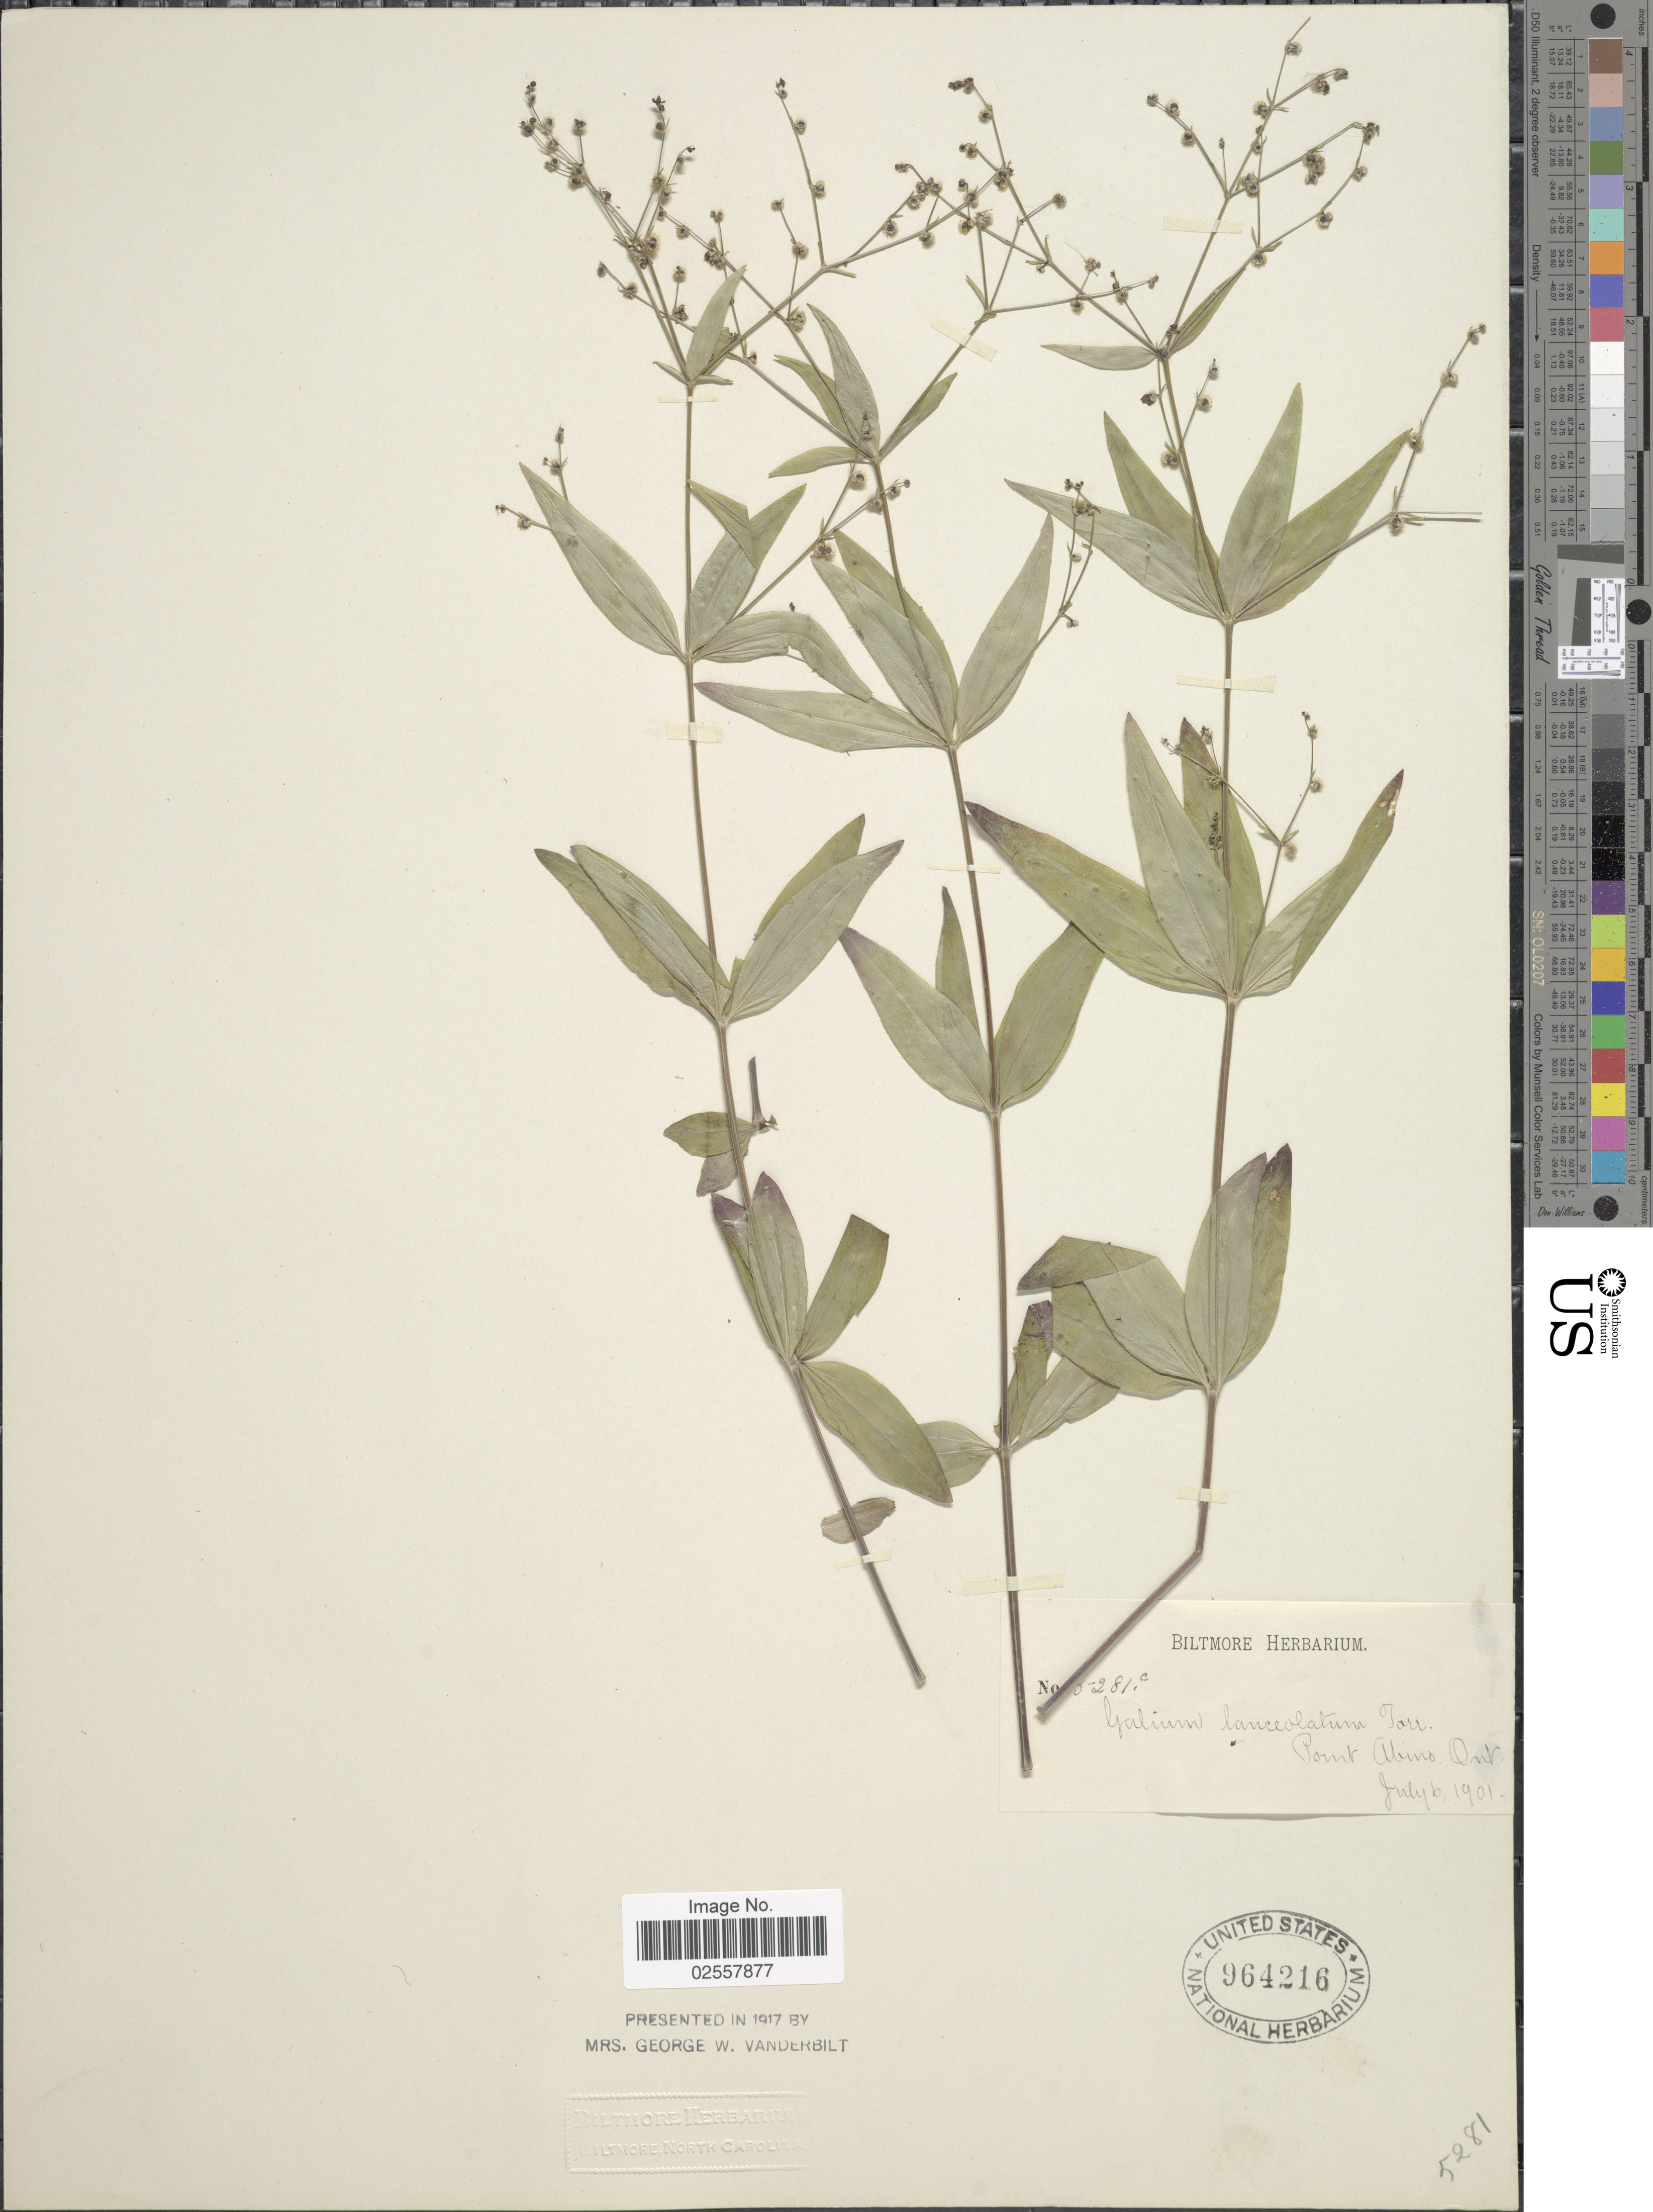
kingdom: Plantae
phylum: Tracheophyta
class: Magnoliopsida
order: Gentianales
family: Rubiaceae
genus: Galium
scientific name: Galium lanceolatum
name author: (Torr. & A. Gray) Torr.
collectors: ex herb. Biltmore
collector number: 5281c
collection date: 1901-07-06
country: Canada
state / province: Ontario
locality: Pont Albino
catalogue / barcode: US 964216